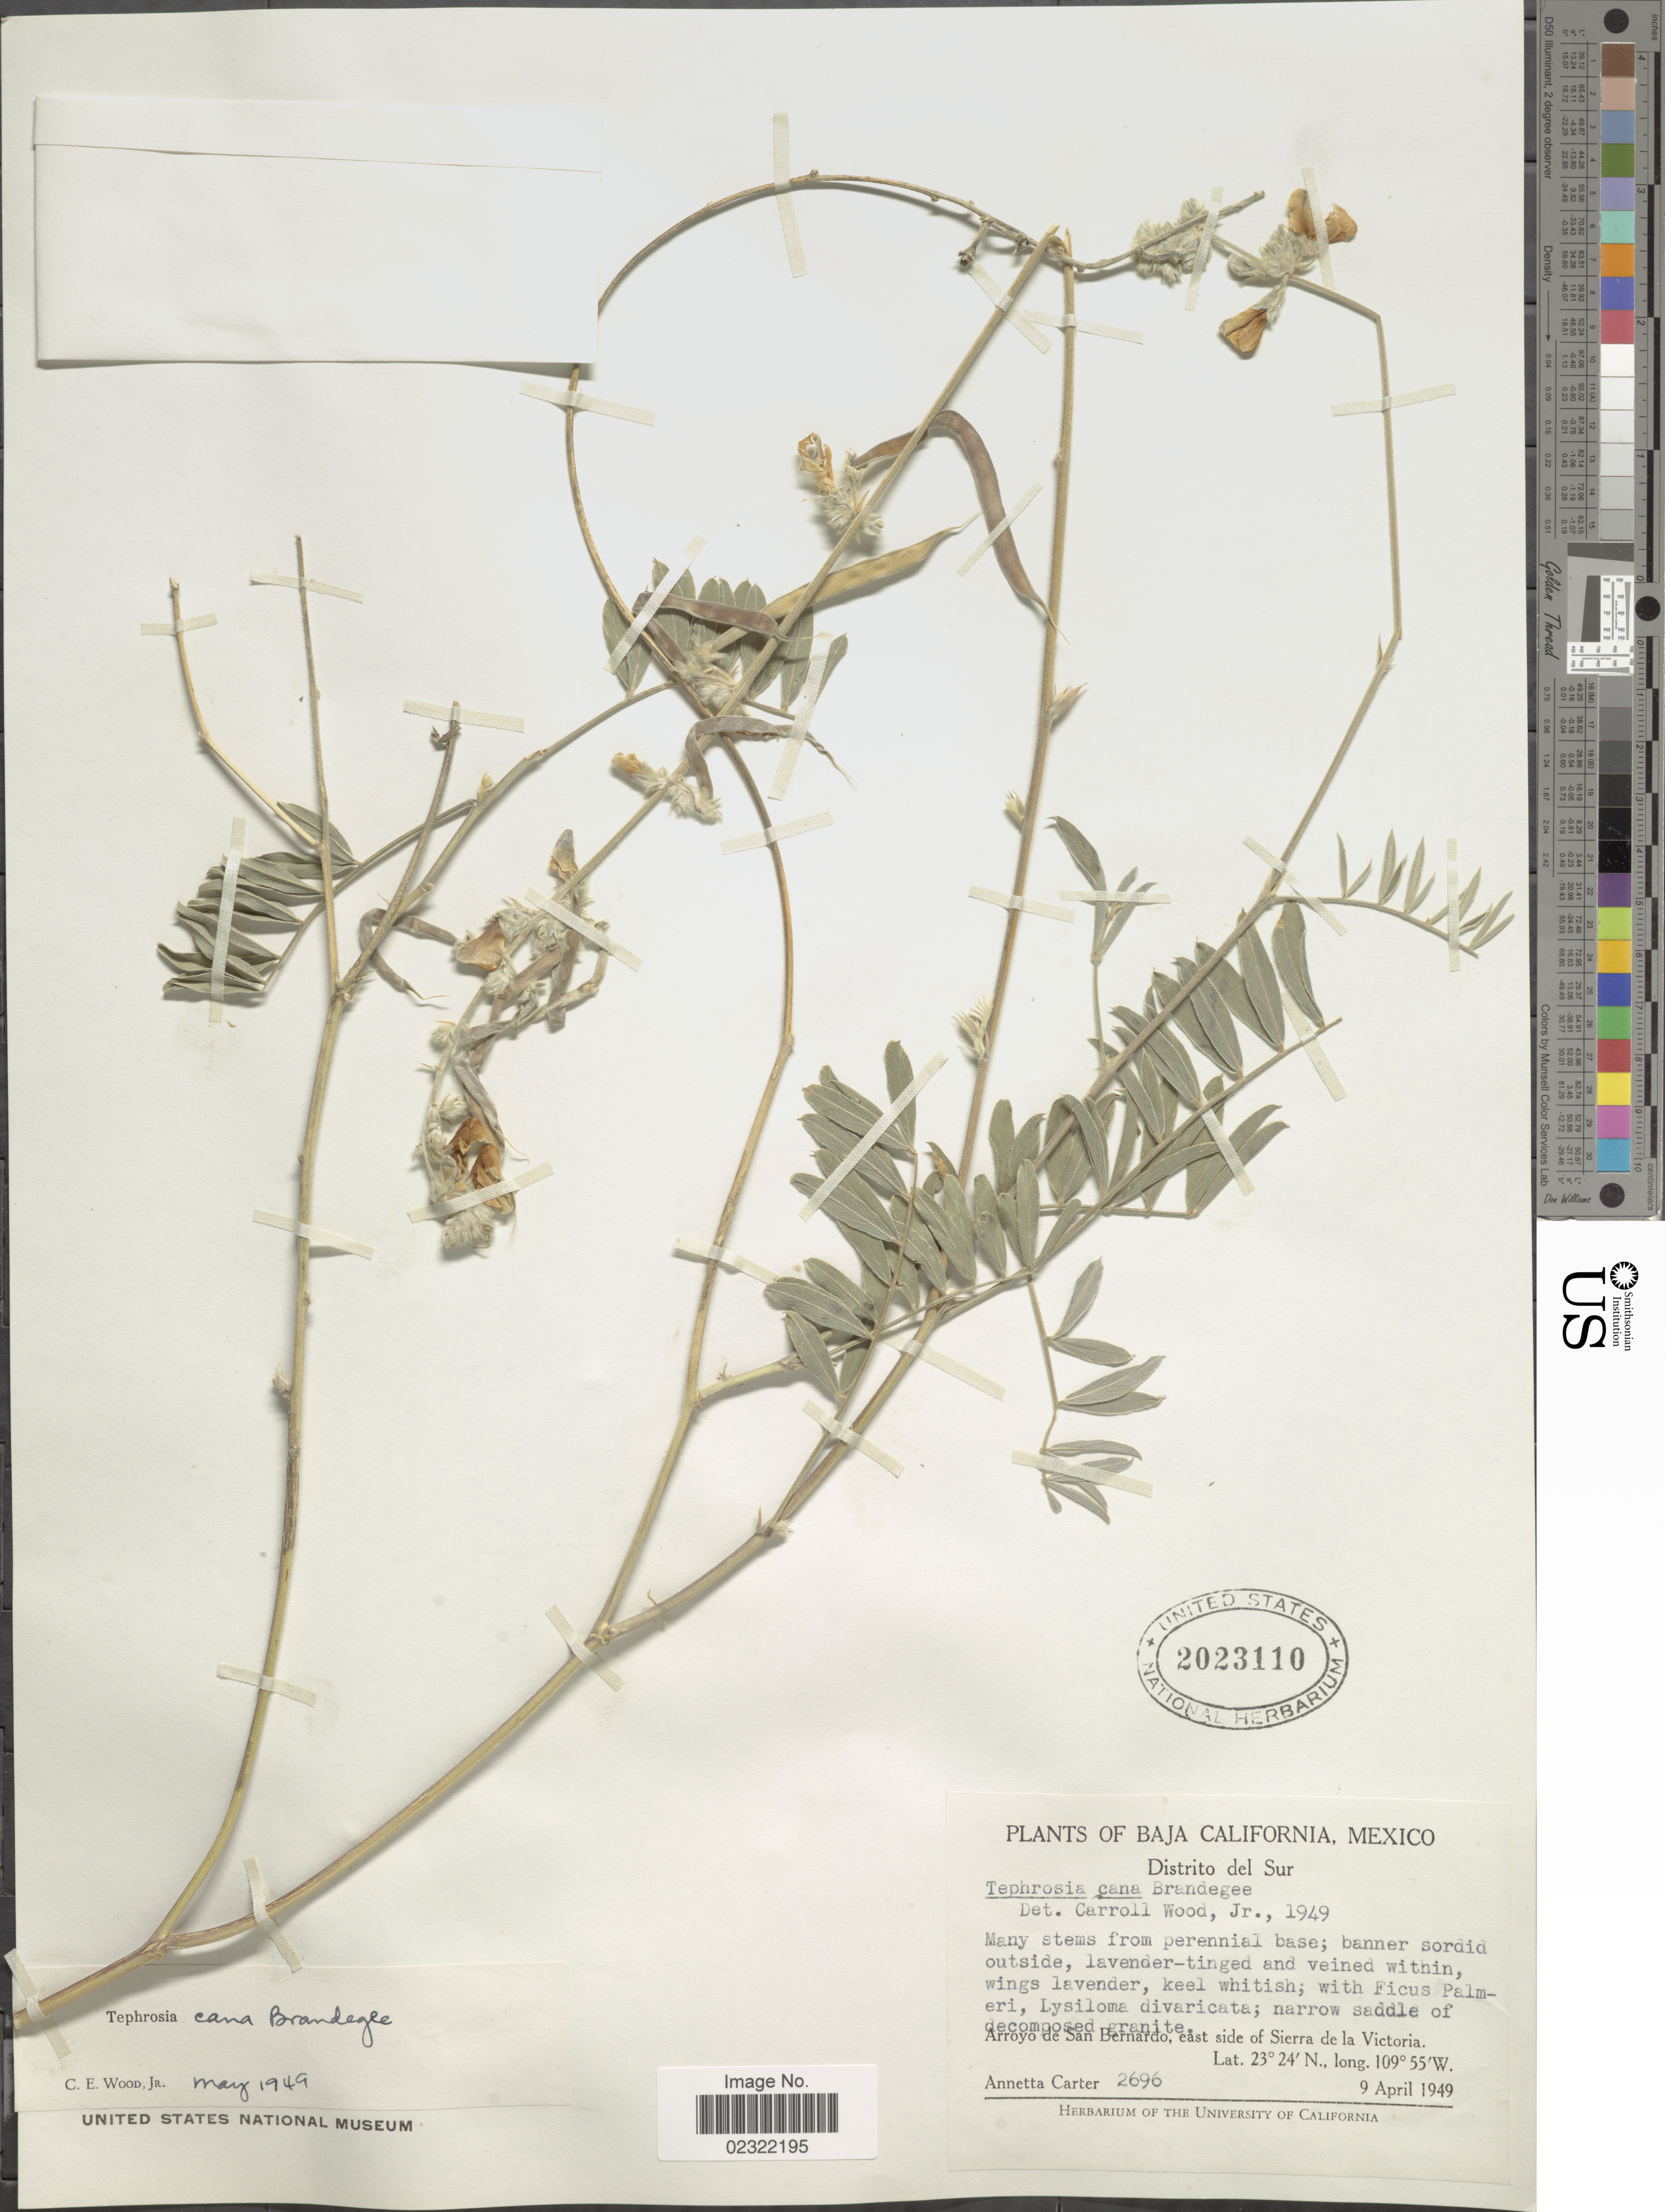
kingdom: Plantae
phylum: Tracheophyta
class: Magnoliopsida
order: Fabales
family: Fabaceae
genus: Tephrosia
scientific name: Tephrosia cana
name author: Brandegee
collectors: A. Carter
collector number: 2696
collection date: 1949-04-09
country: Mexico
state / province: Baja California Sur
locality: Distrito del Sur, Arroyo de San Bernardo, east side of Sierra de la Victoria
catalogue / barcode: US 2023110